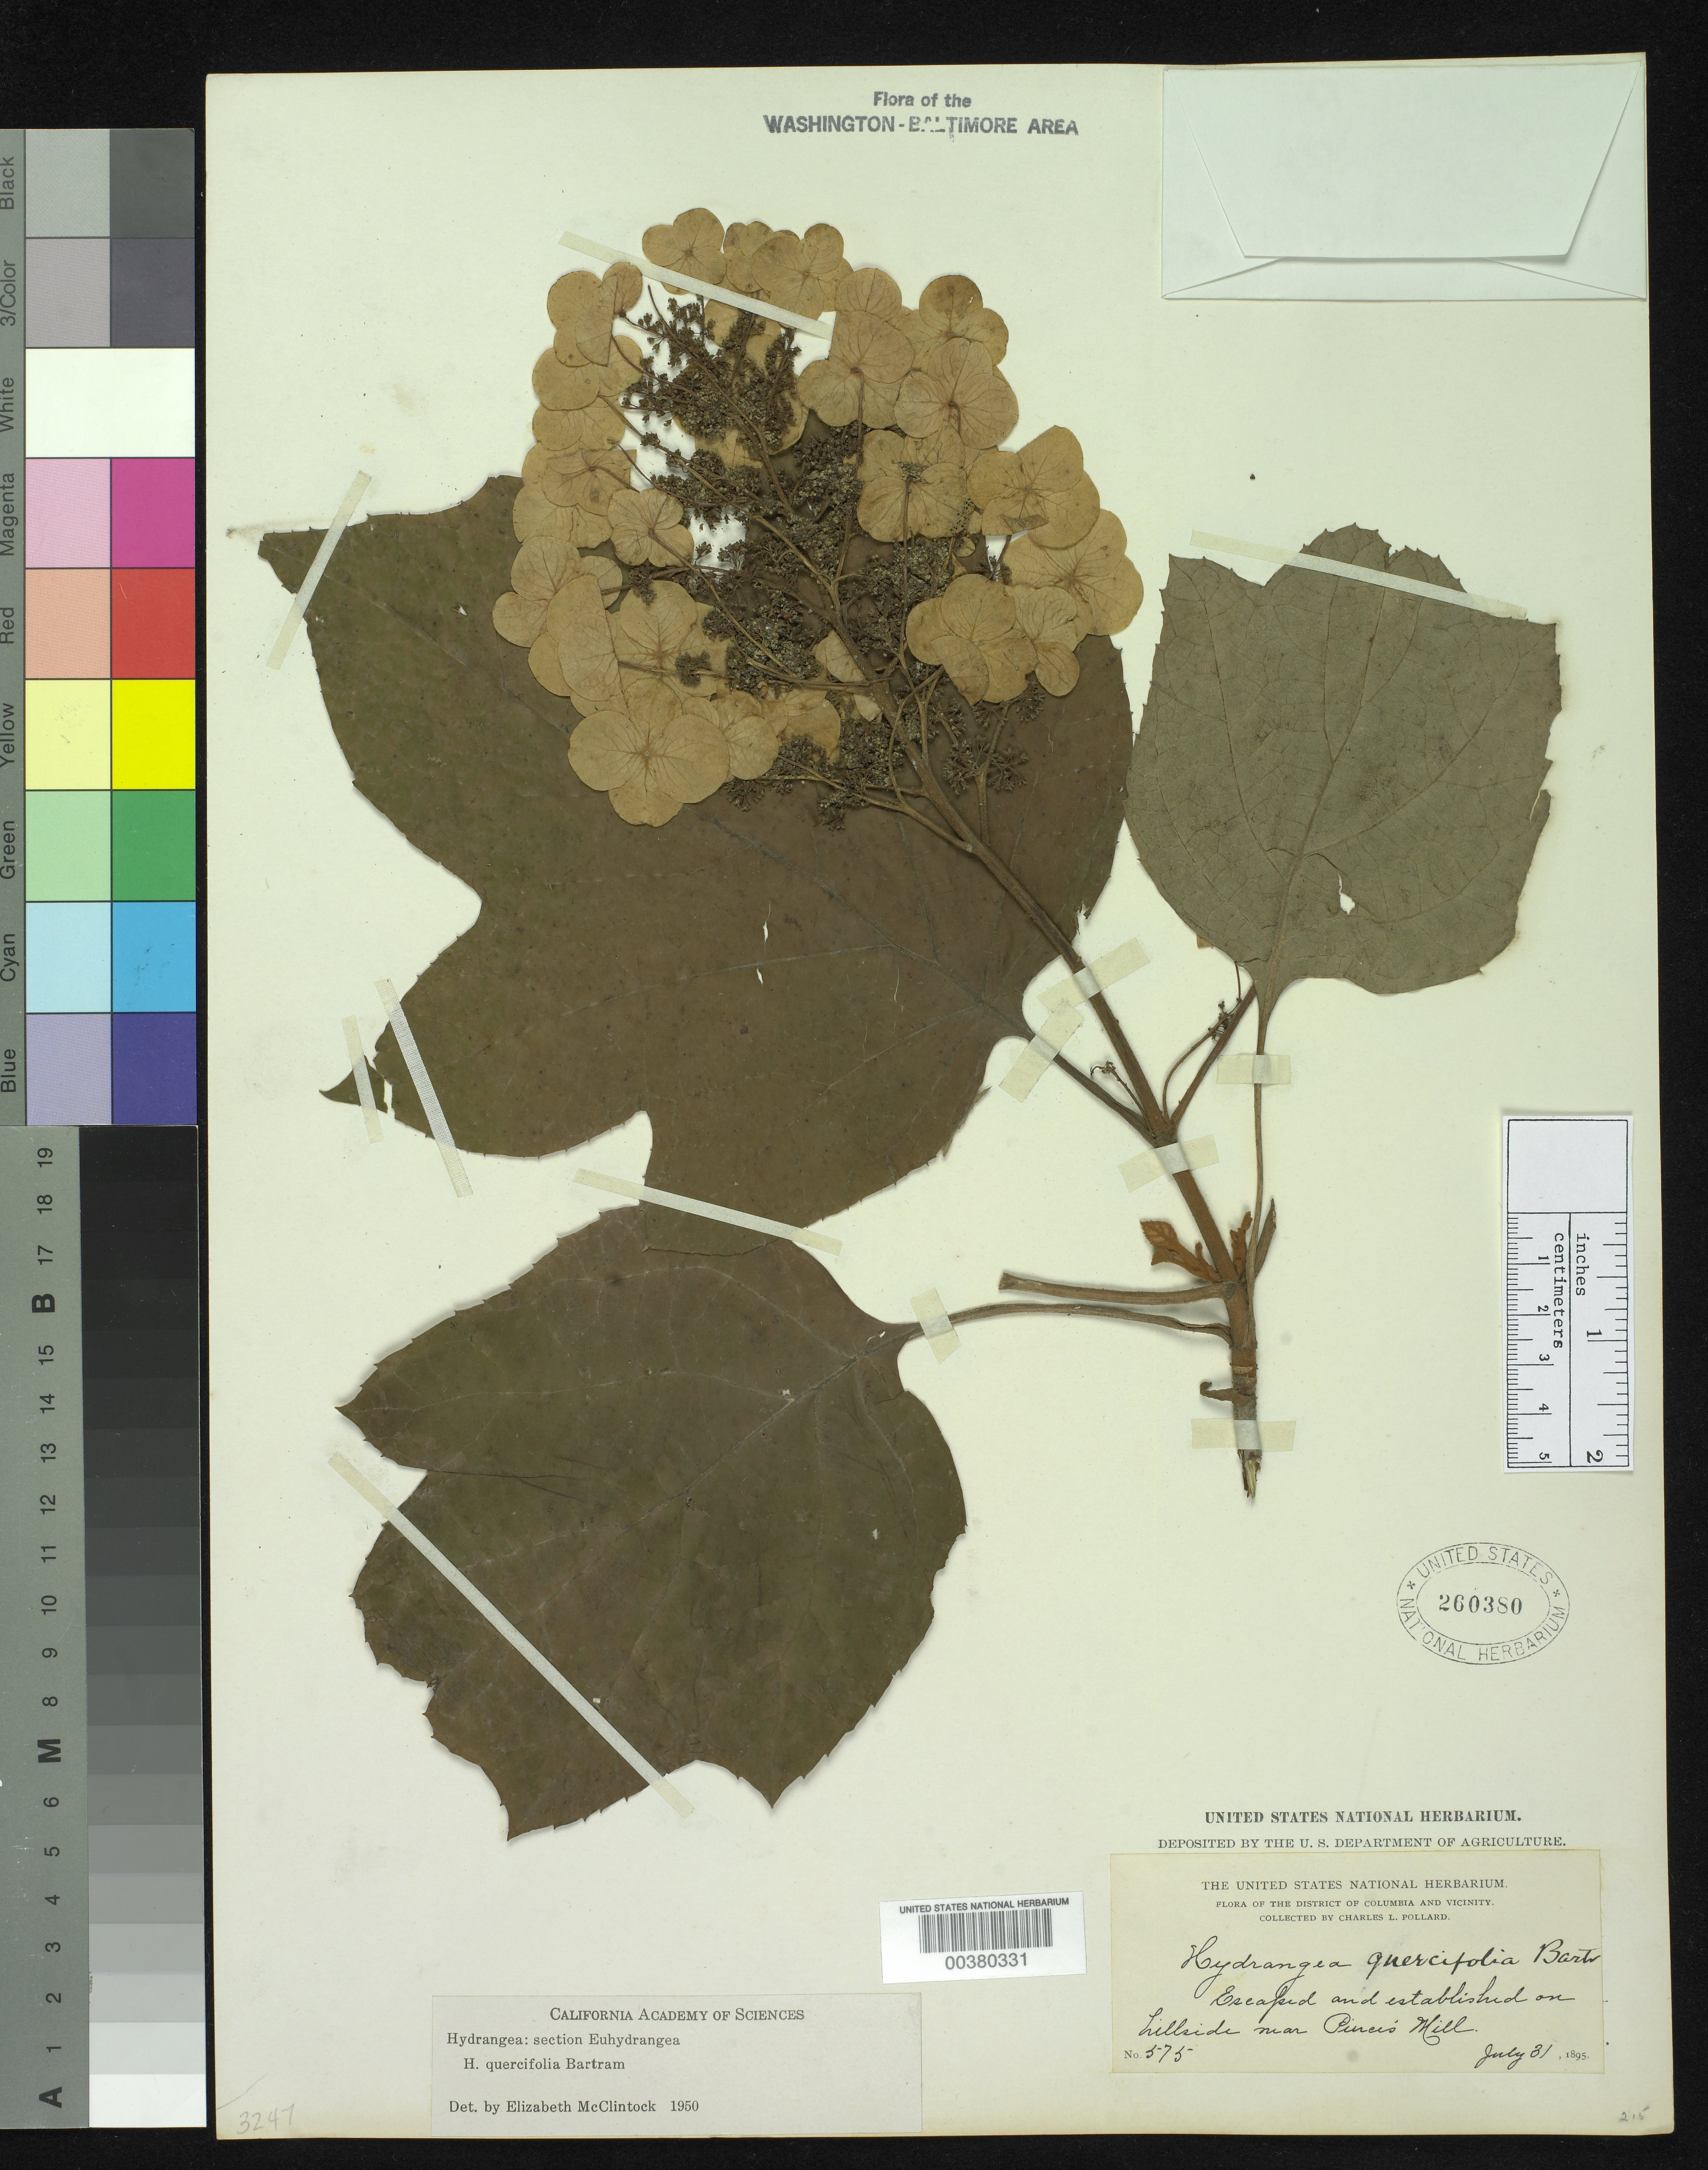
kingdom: Plantae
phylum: Tracheophyta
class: Magnoliopsida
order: Cornales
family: Hydrangeaceae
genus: Hydrangea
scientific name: Hydrangea quercifolia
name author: W. Bartram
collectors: C. L. Pollard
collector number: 575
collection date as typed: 31 Jul 1895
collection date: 1895-07-31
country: United States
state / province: District of Columbia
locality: Pierce's Mill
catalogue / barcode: US 260380